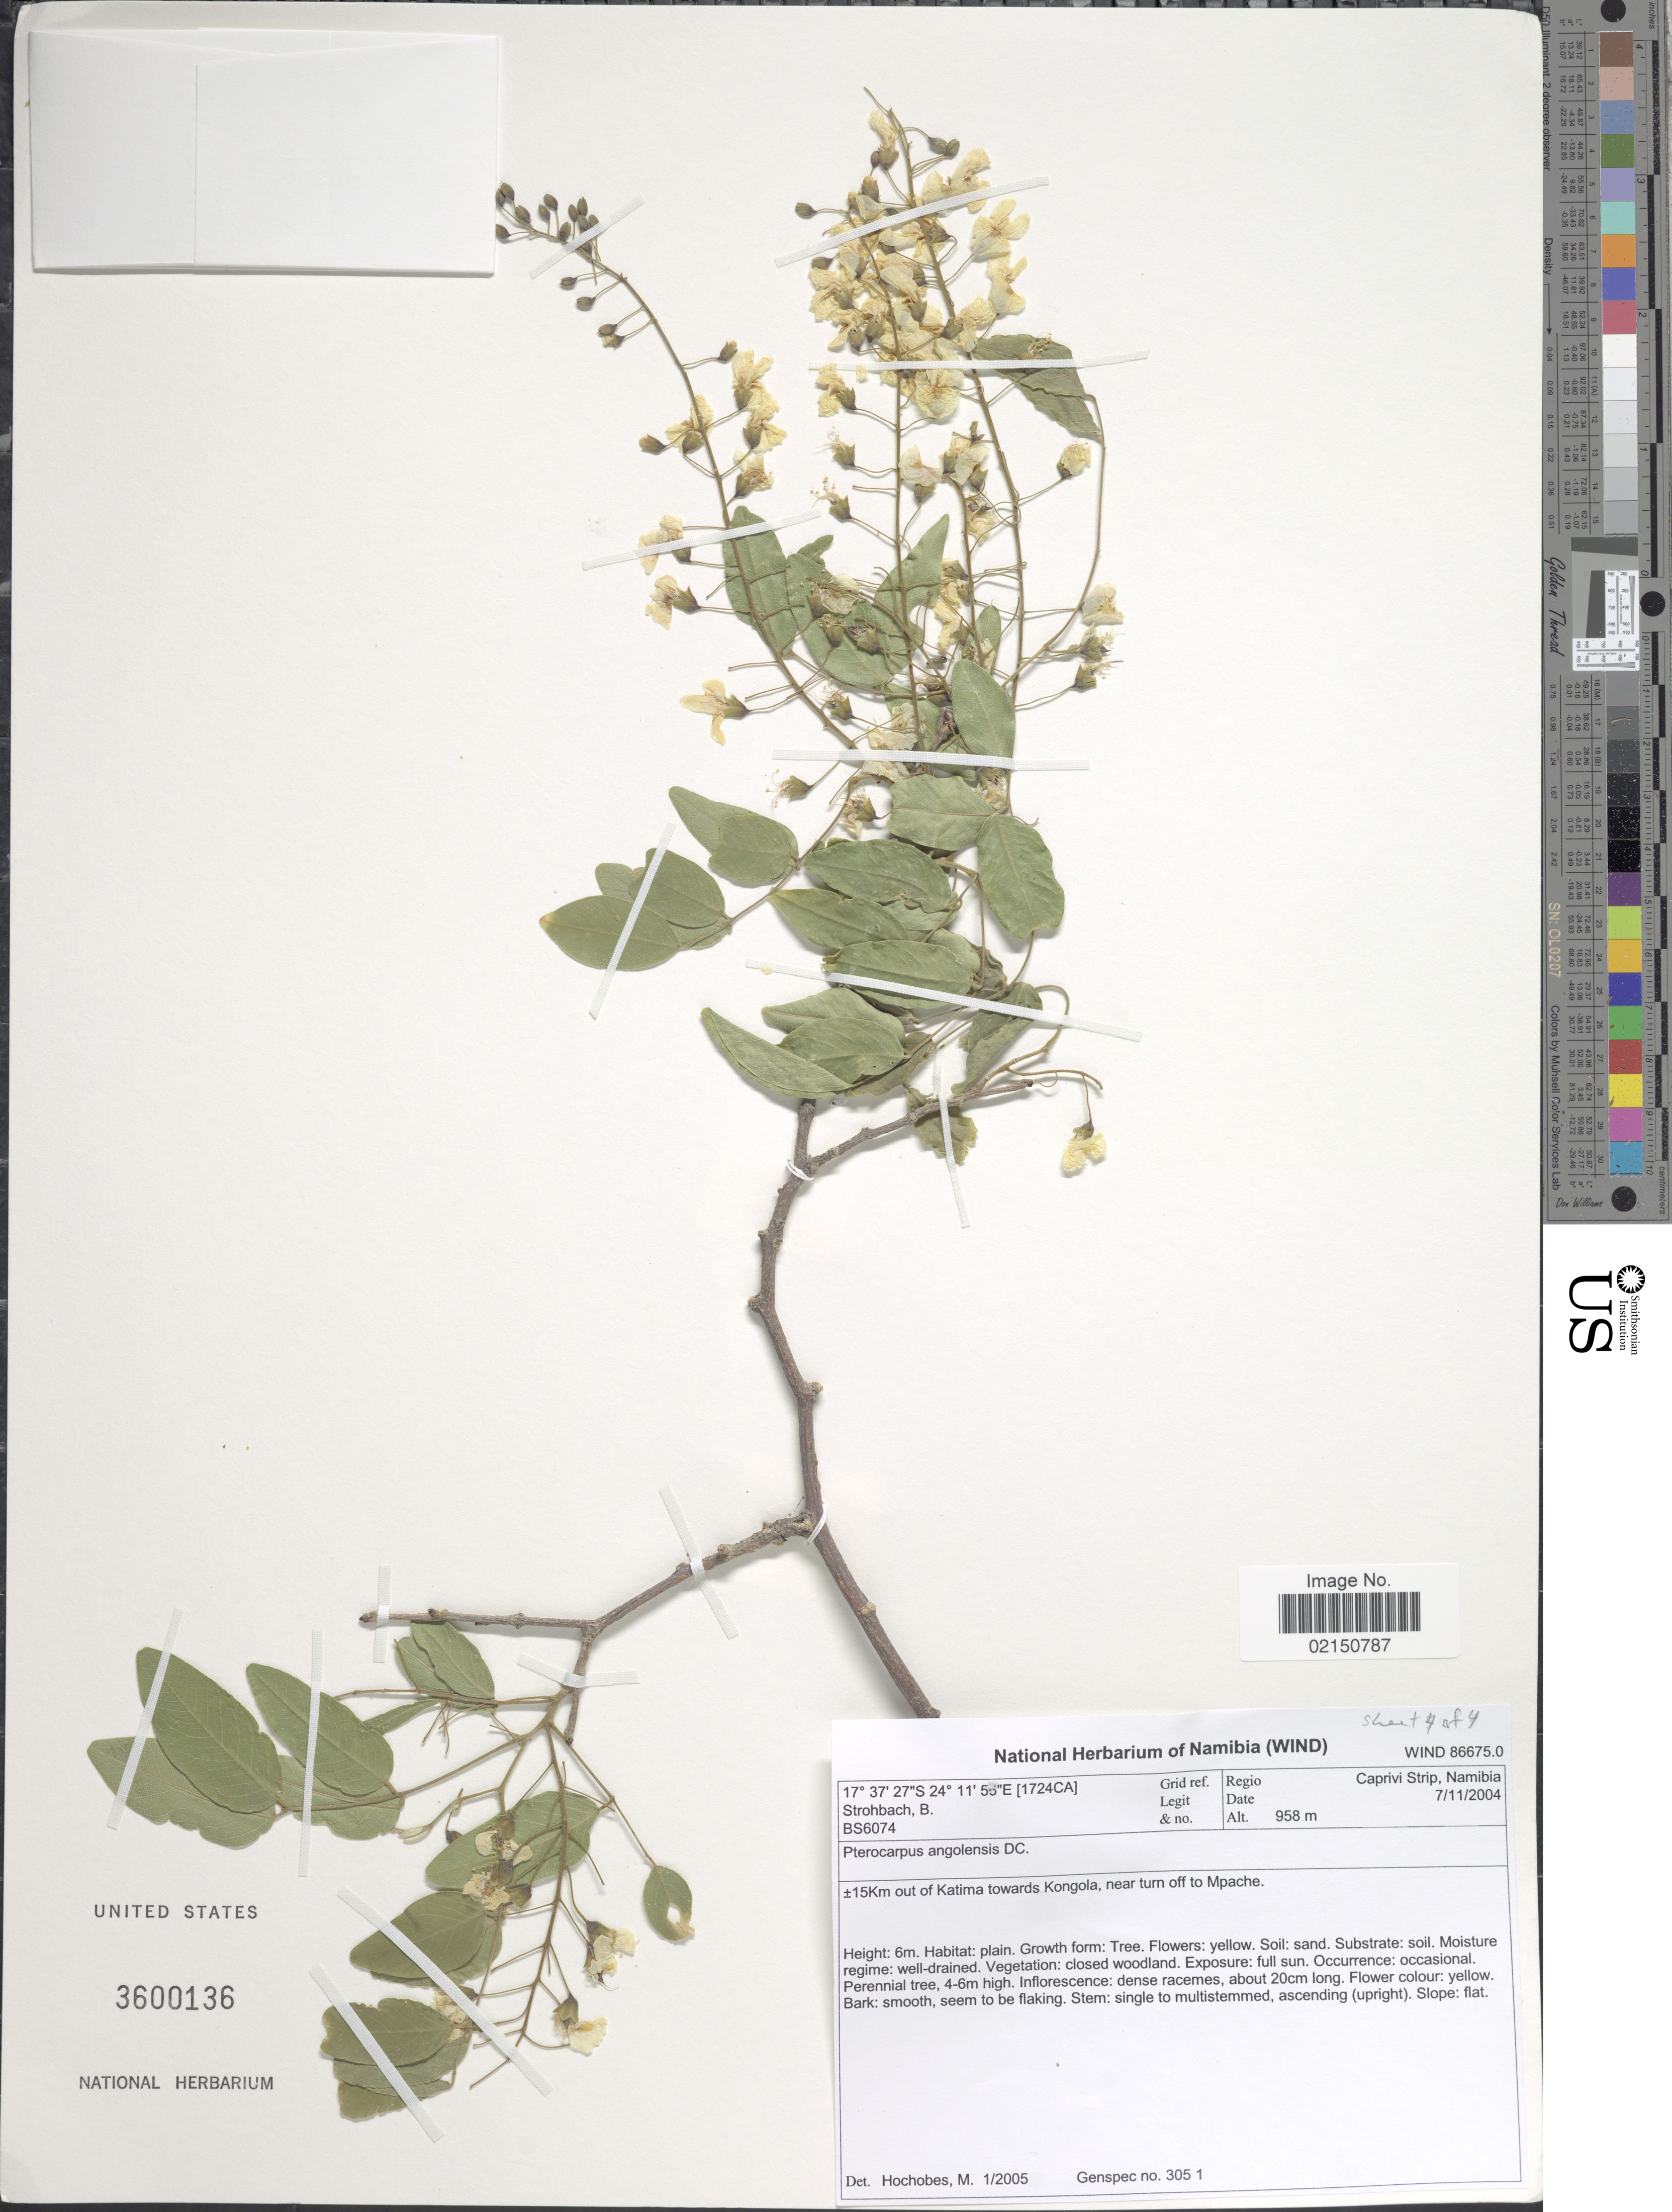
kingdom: Plantae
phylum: Tracheophyta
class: Magnoliopsida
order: Fabales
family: Fabaceae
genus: Pterocarpus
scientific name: Pterocarpus angolensis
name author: DC.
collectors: B. Strohbach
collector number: BS6074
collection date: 2004-11-07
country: Namibia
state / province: Caprivi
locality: Caprivi Strip. ± 15Km out of Katima towards Kongola, near turn off to Mpache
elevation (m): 958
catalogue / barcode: US 3600136